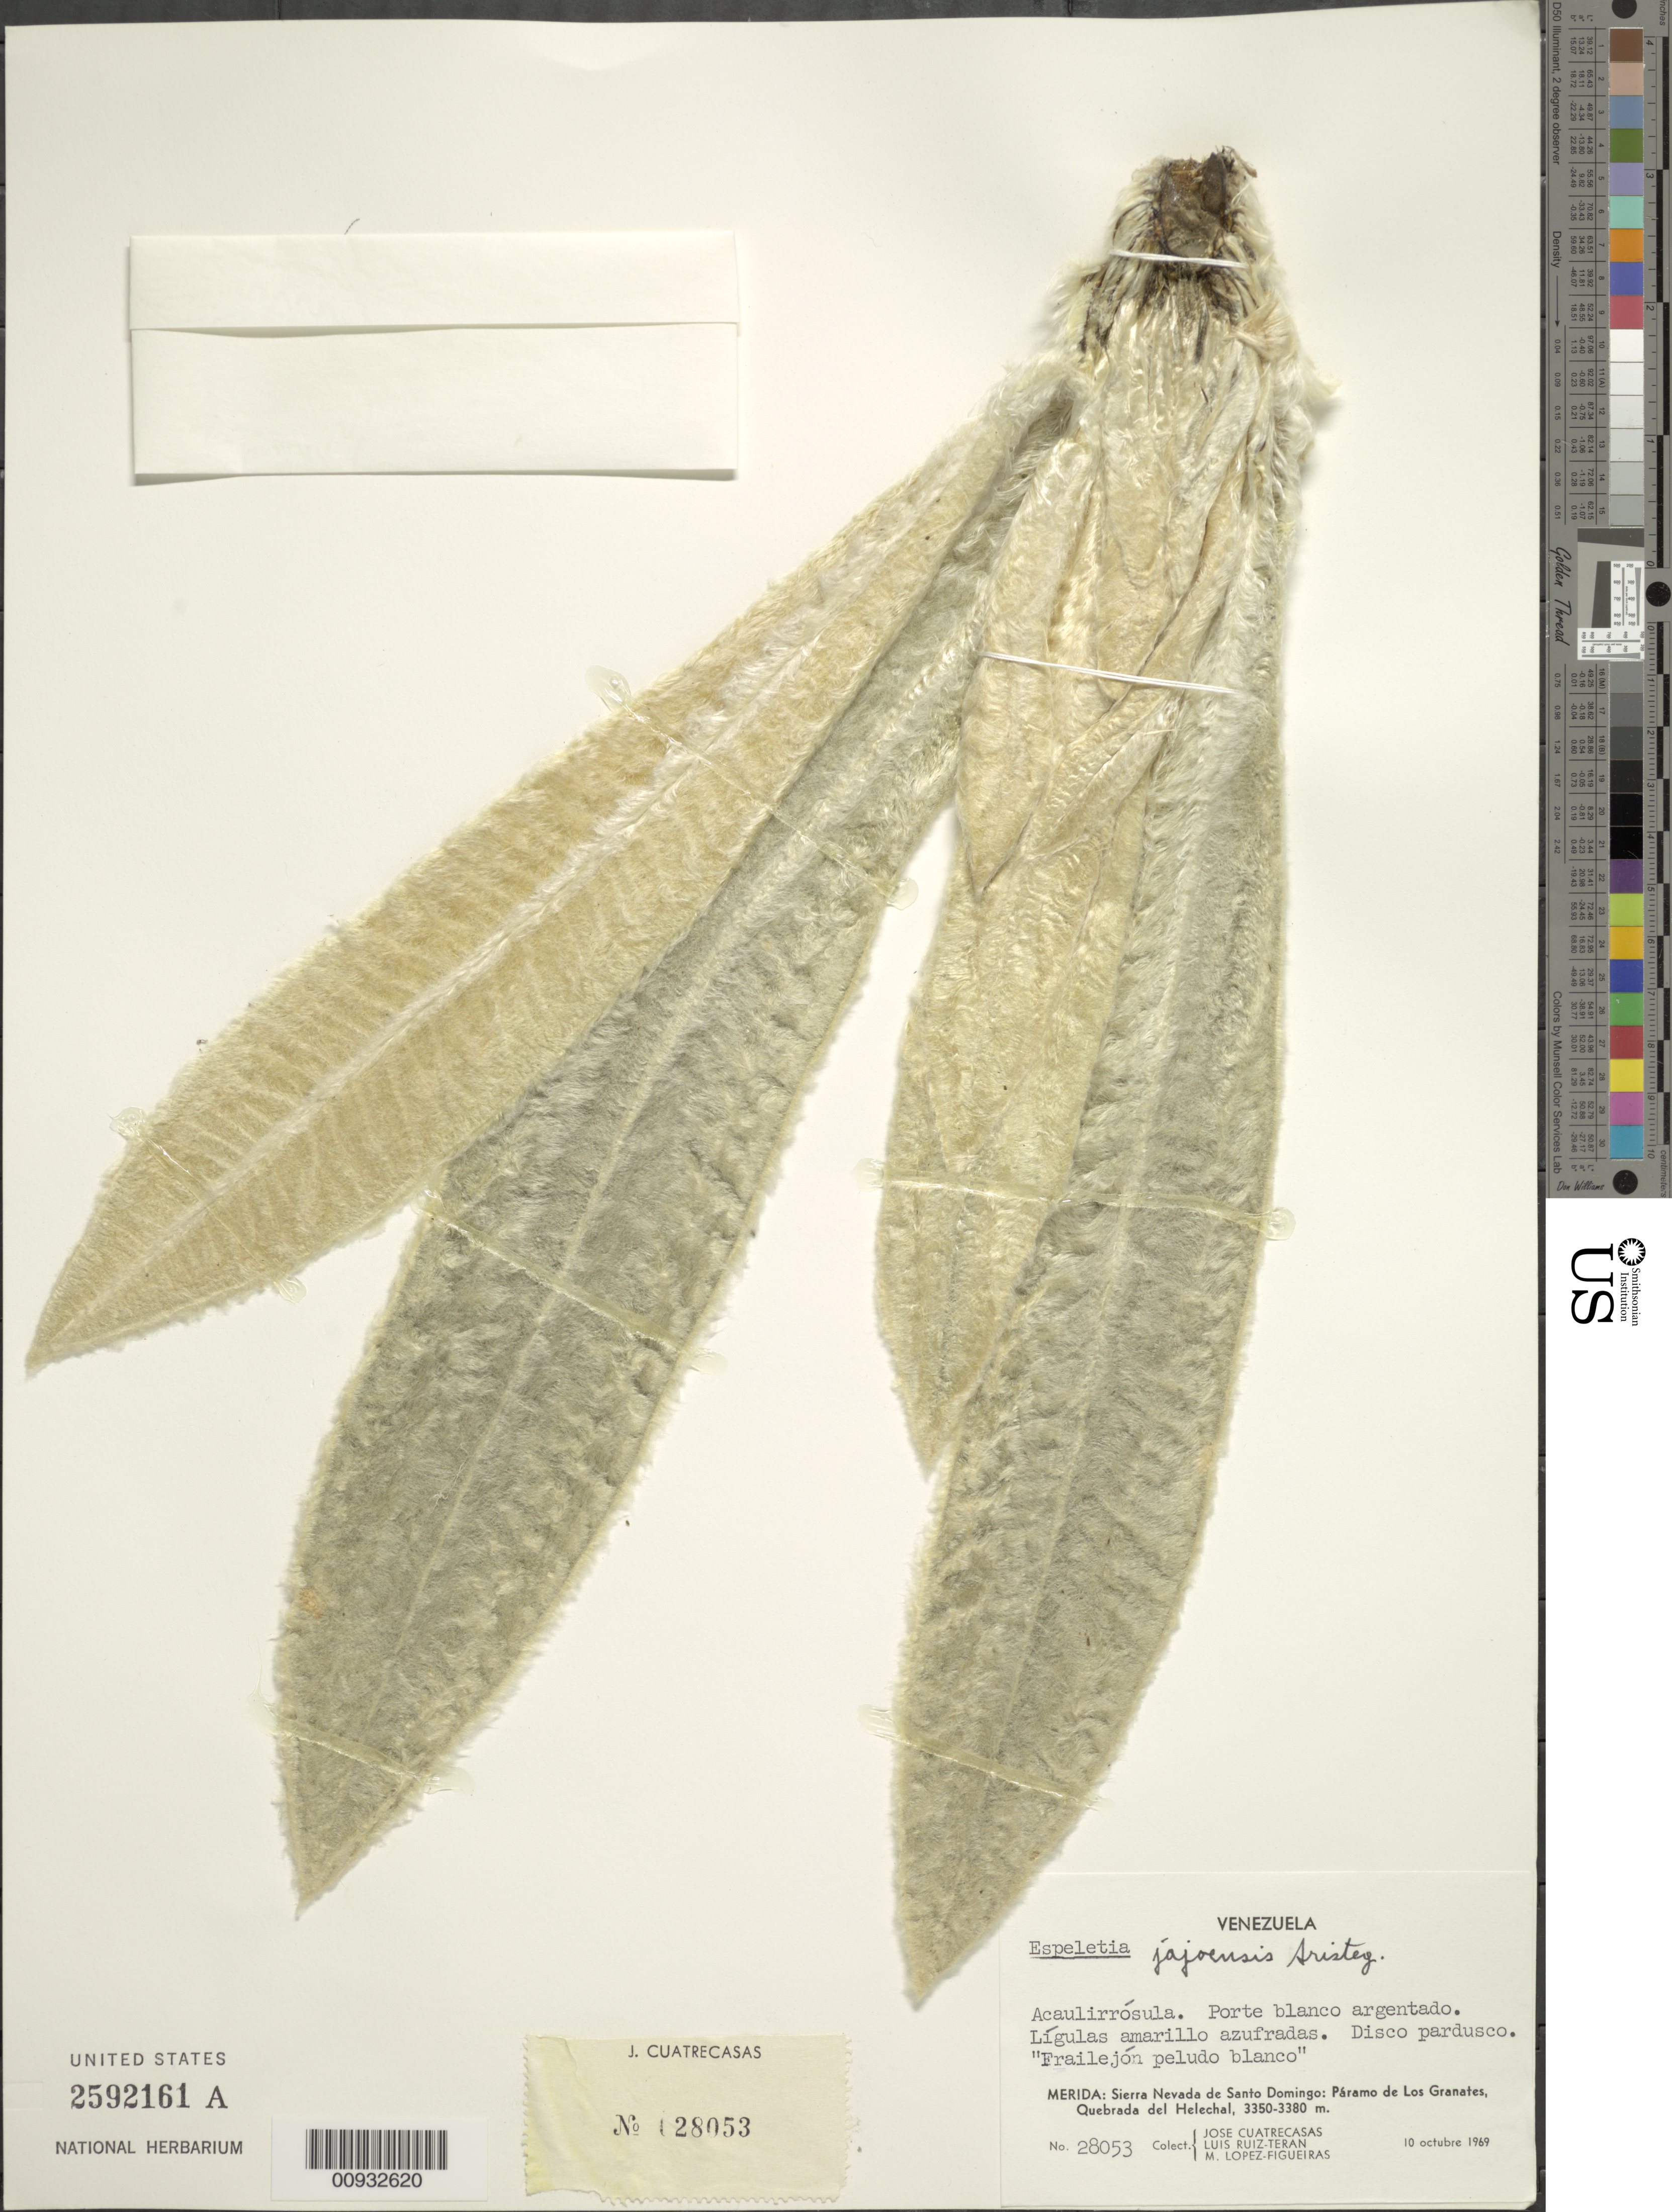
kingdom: Plantae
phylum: Tracheophyta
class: Magnoliopsida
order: Asterales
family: Asteraceae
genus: Espeletia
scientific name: Espeletia jajoensis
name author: Aristeg.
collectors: J. Cuatrecasas, L. E. Ruíz-Terán & M. López Figueiras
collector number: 28053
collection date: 1969-10-10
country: Venezuela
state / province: Mérida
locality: Sierra Nevada de Santo Domingo, Paramo de Los Granates: Loma de Paja, Quebrada Azul.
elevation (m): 3350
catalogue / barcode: US 2592161A